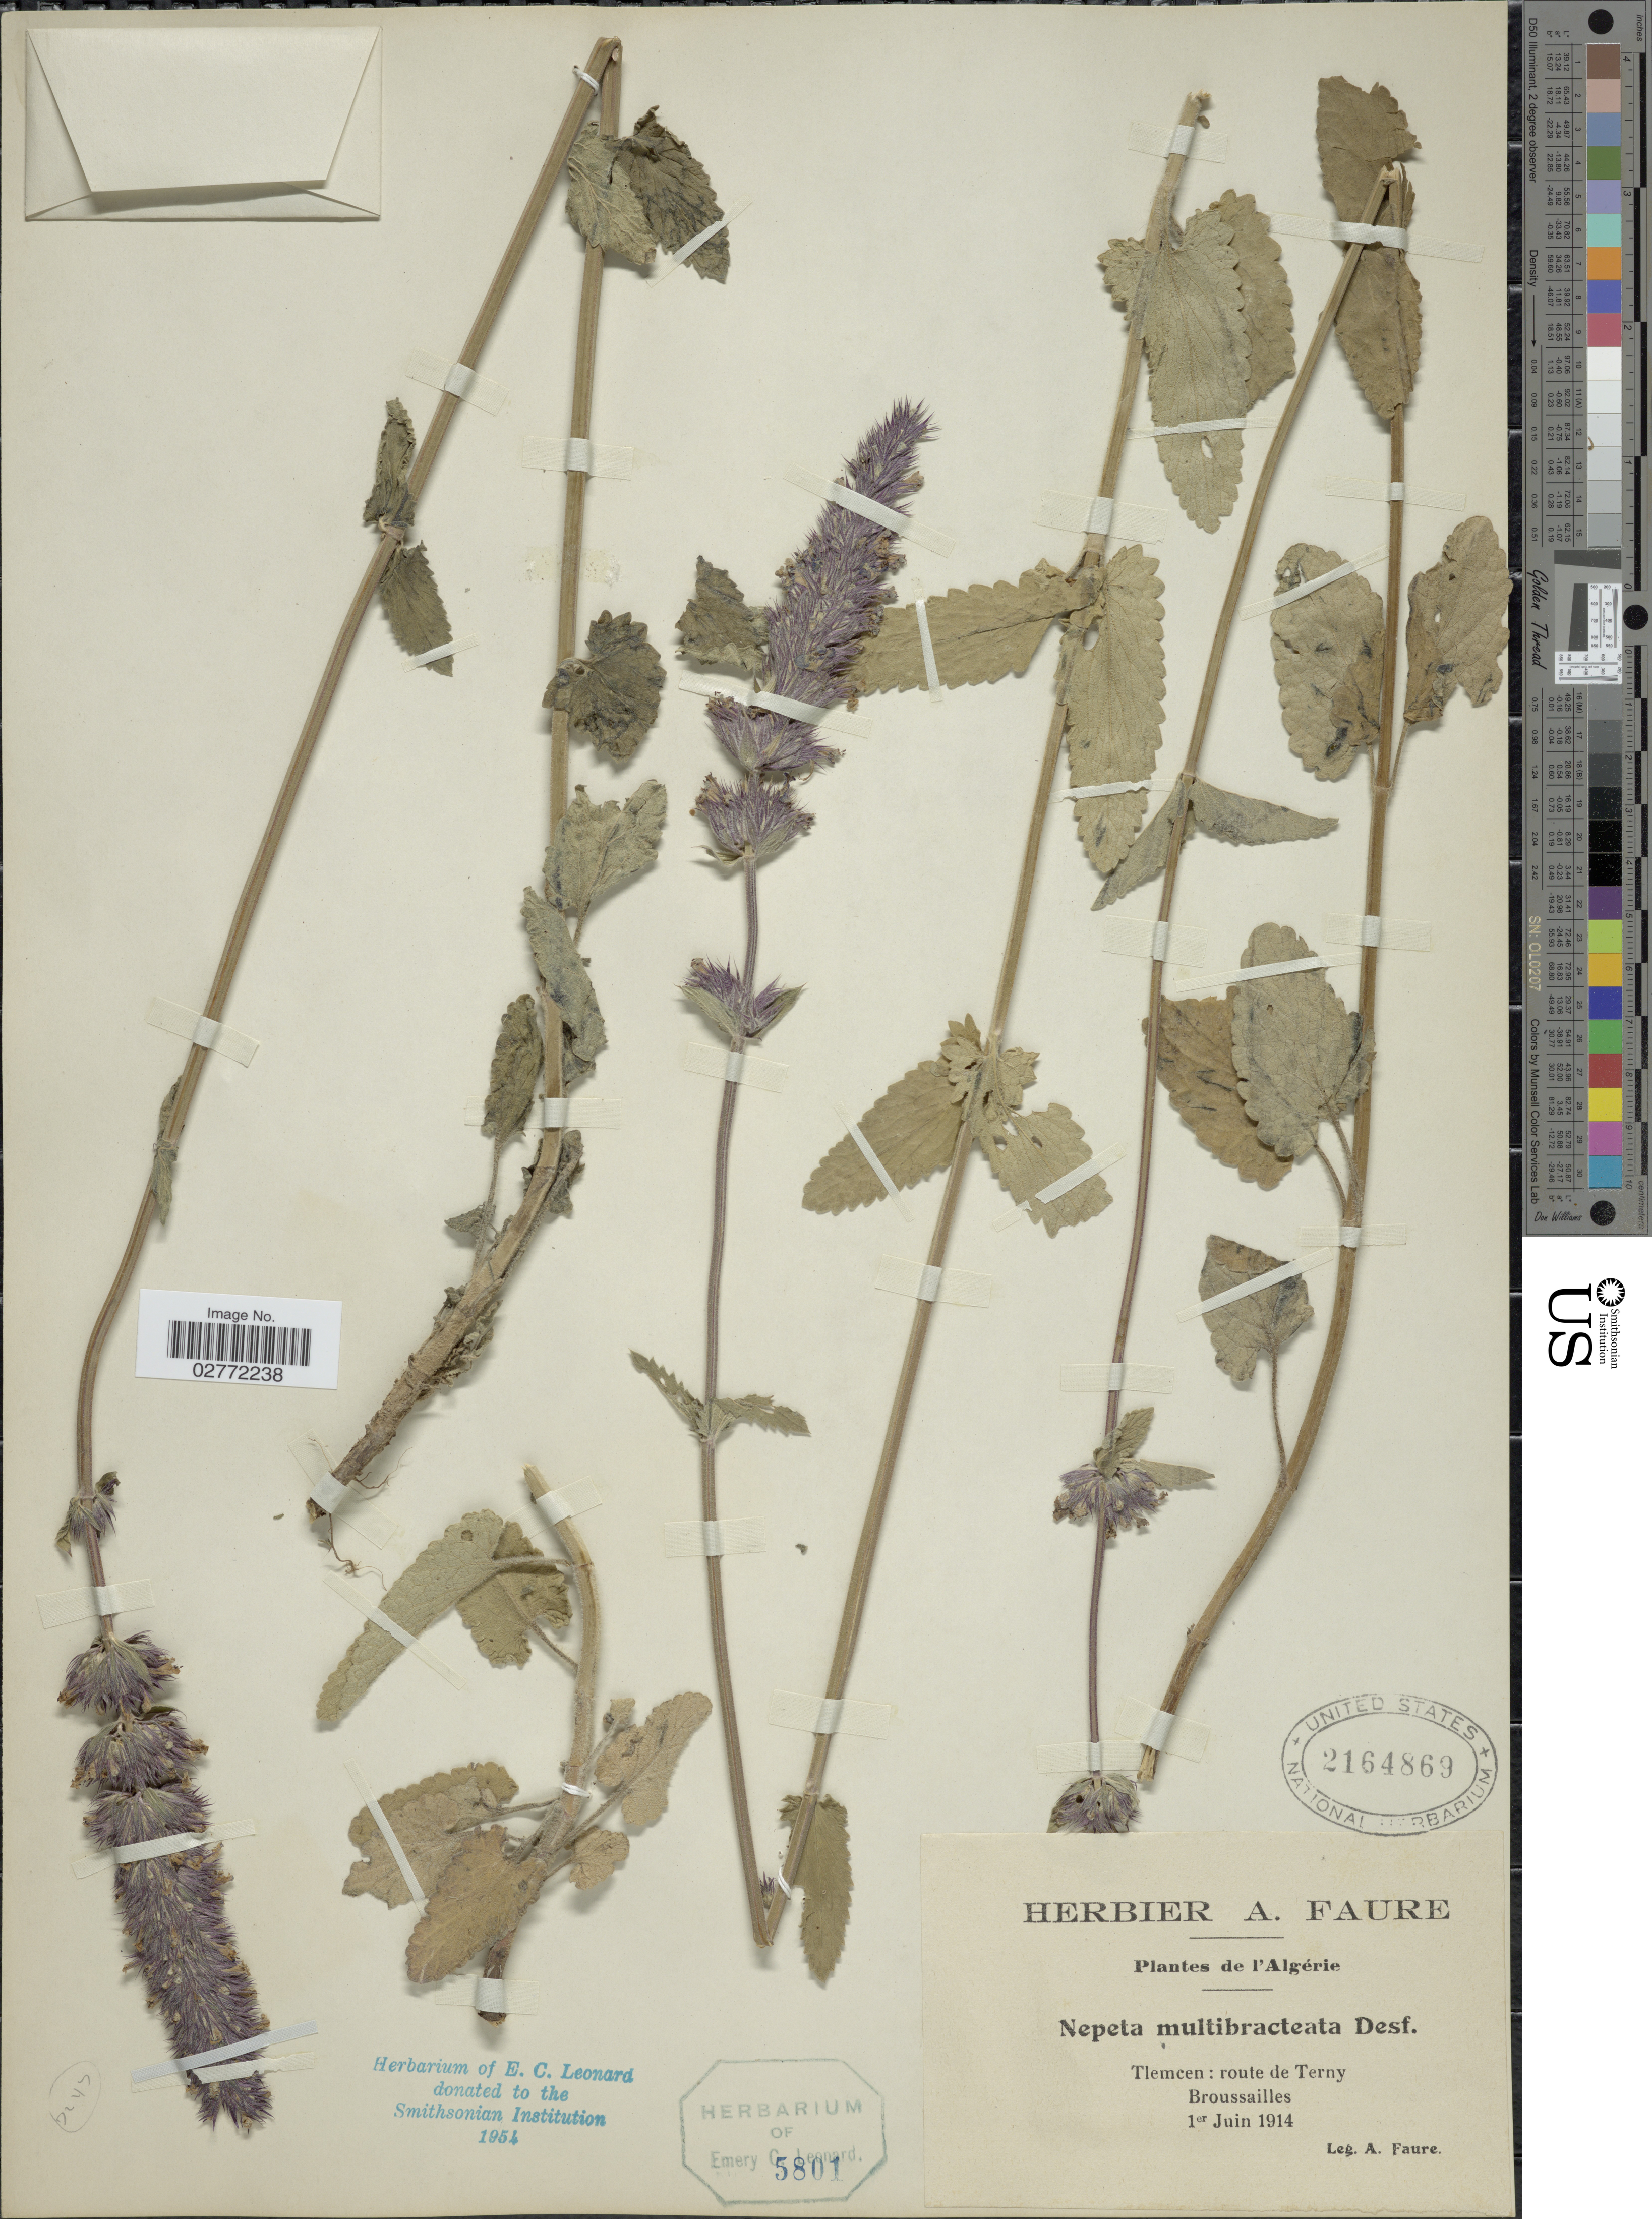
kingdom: Plantae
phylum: Tracheophyta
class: Magnoliopsida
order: Lamiales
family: Lamiaceae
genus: Nepeta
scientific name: Nepeta multibracteata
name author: Desf.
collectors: A. Faure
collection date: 1914-06-01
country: Algeria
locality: Tlemcen: route de Terny. Broussailles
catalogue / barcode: US 2164869